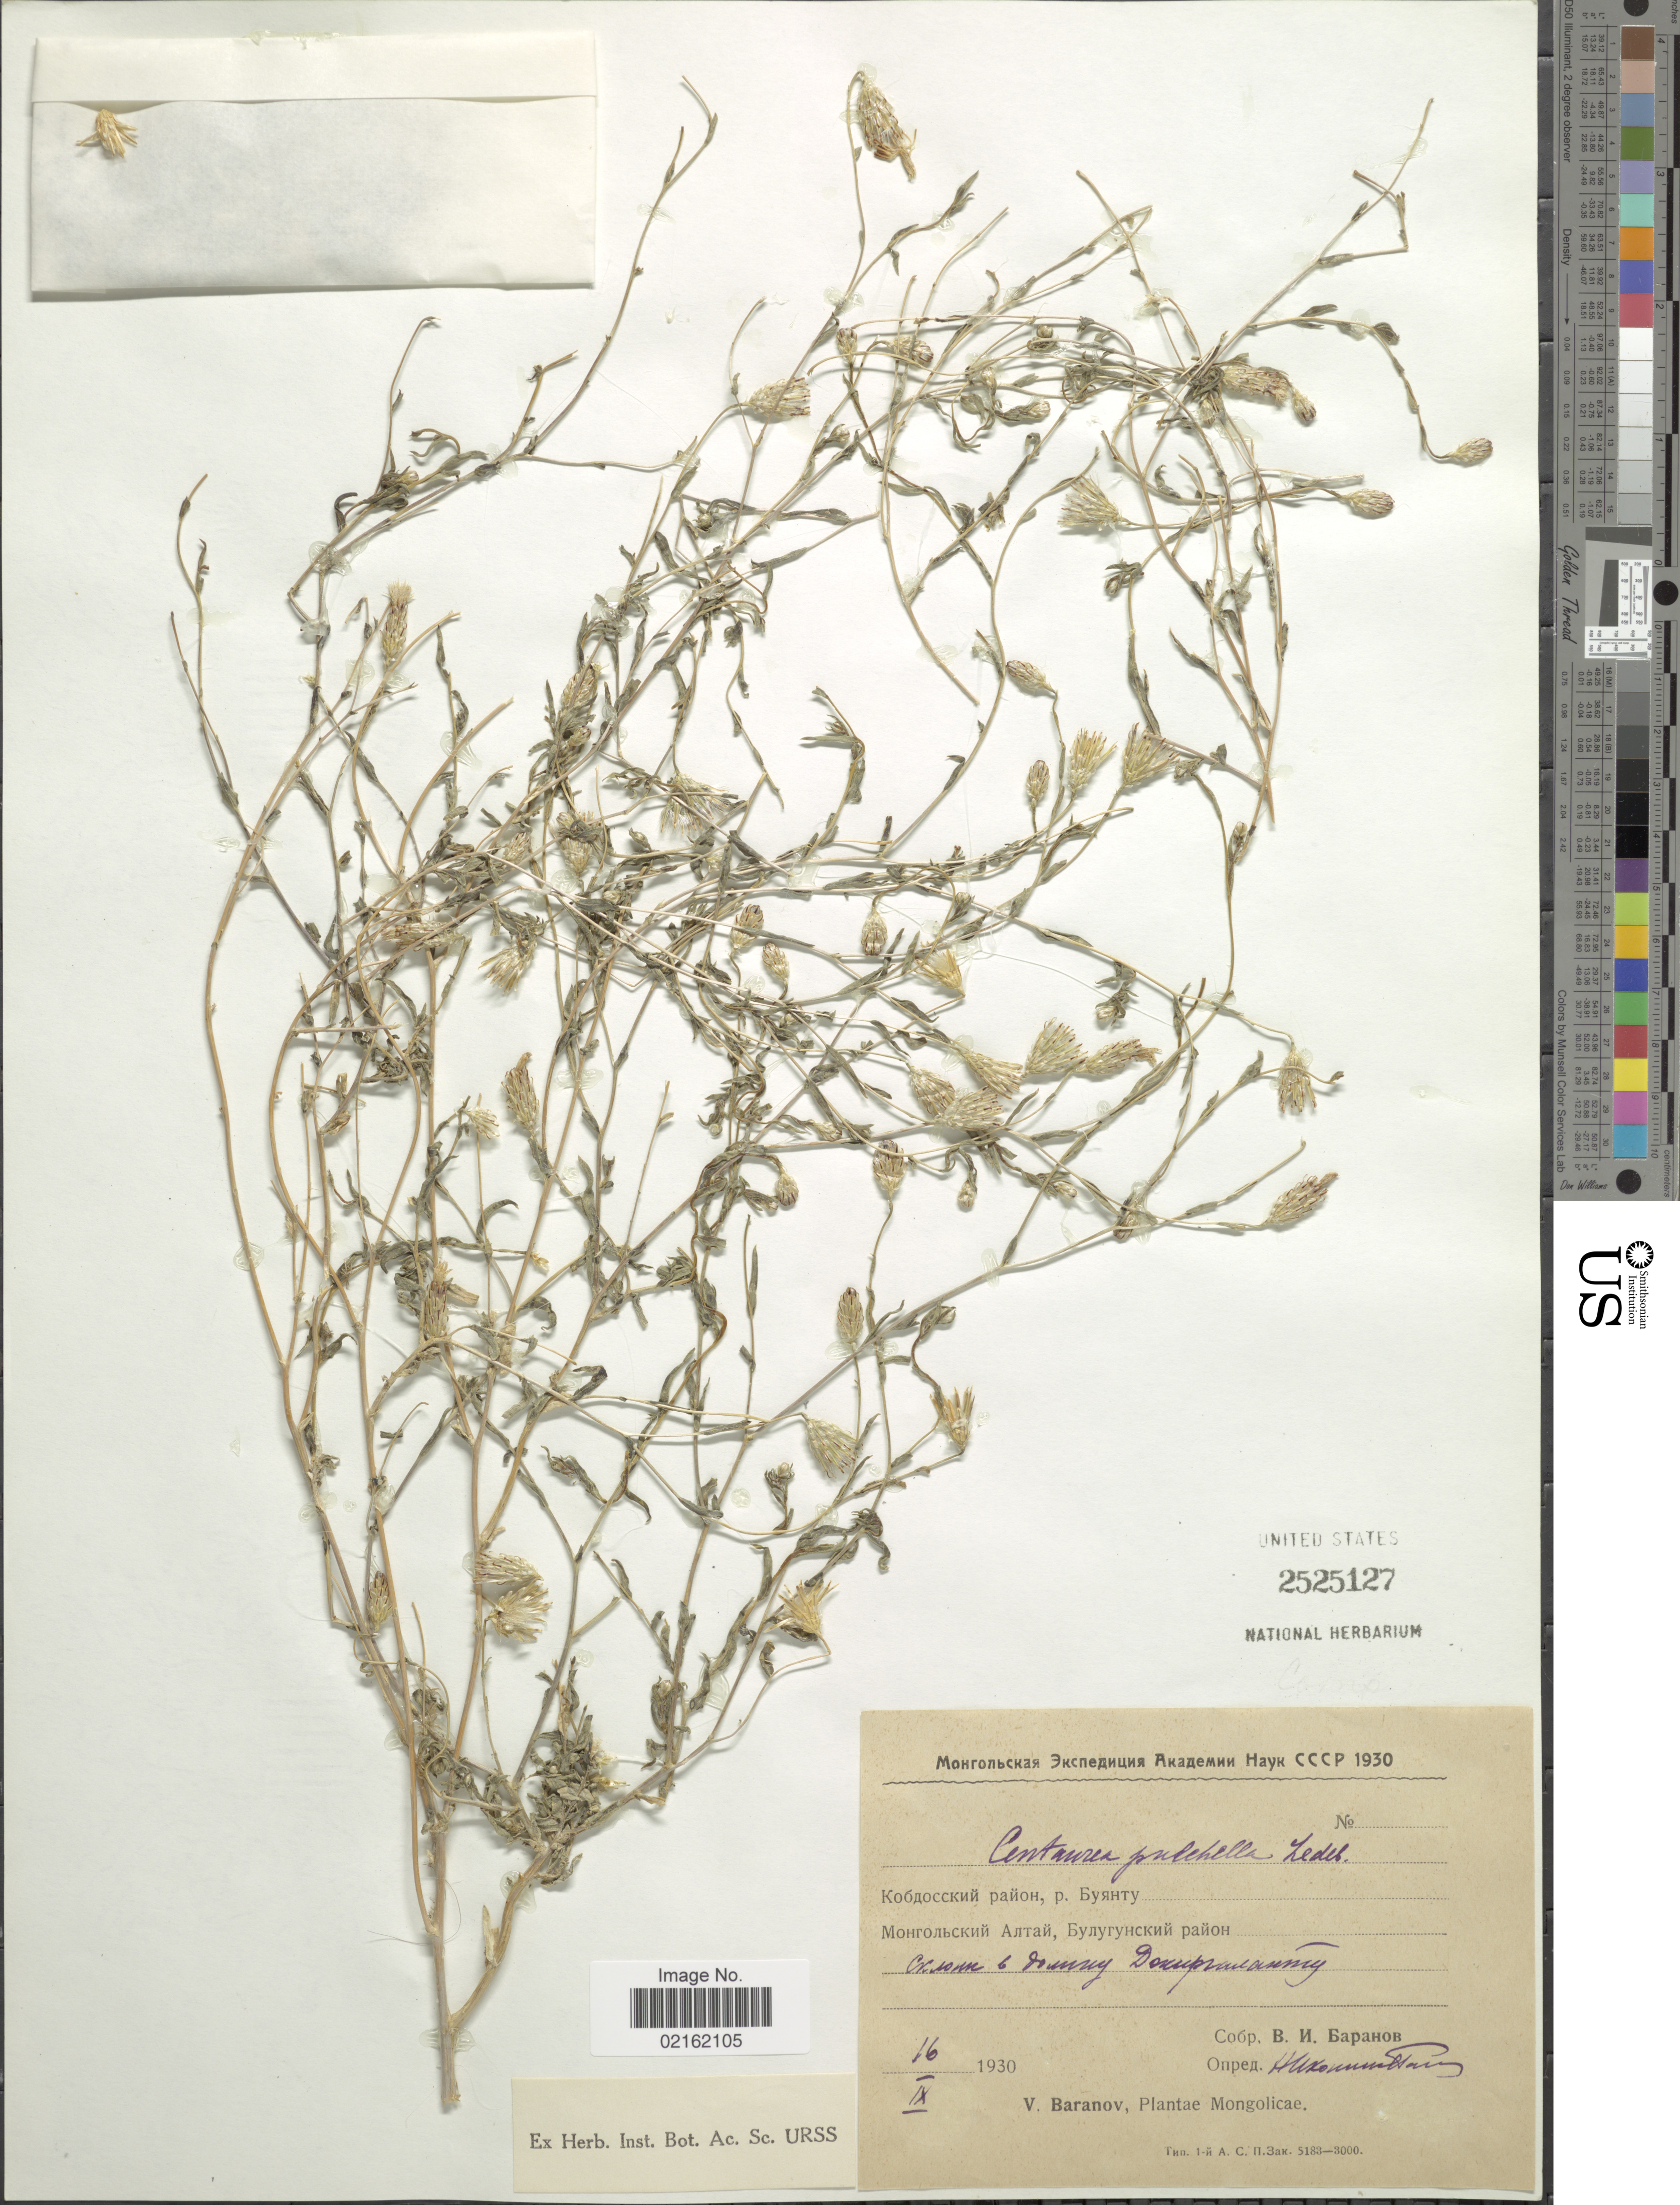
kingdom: Plantae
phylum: Tracheophyta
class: Magnoliopsida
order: Asterales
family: Asteraceae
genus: Centaurea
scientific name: Centaurea pulchella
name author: Ledeb.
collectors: V. Baranov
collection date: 1930-09-16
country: Mongolia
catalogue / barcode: US 2525127